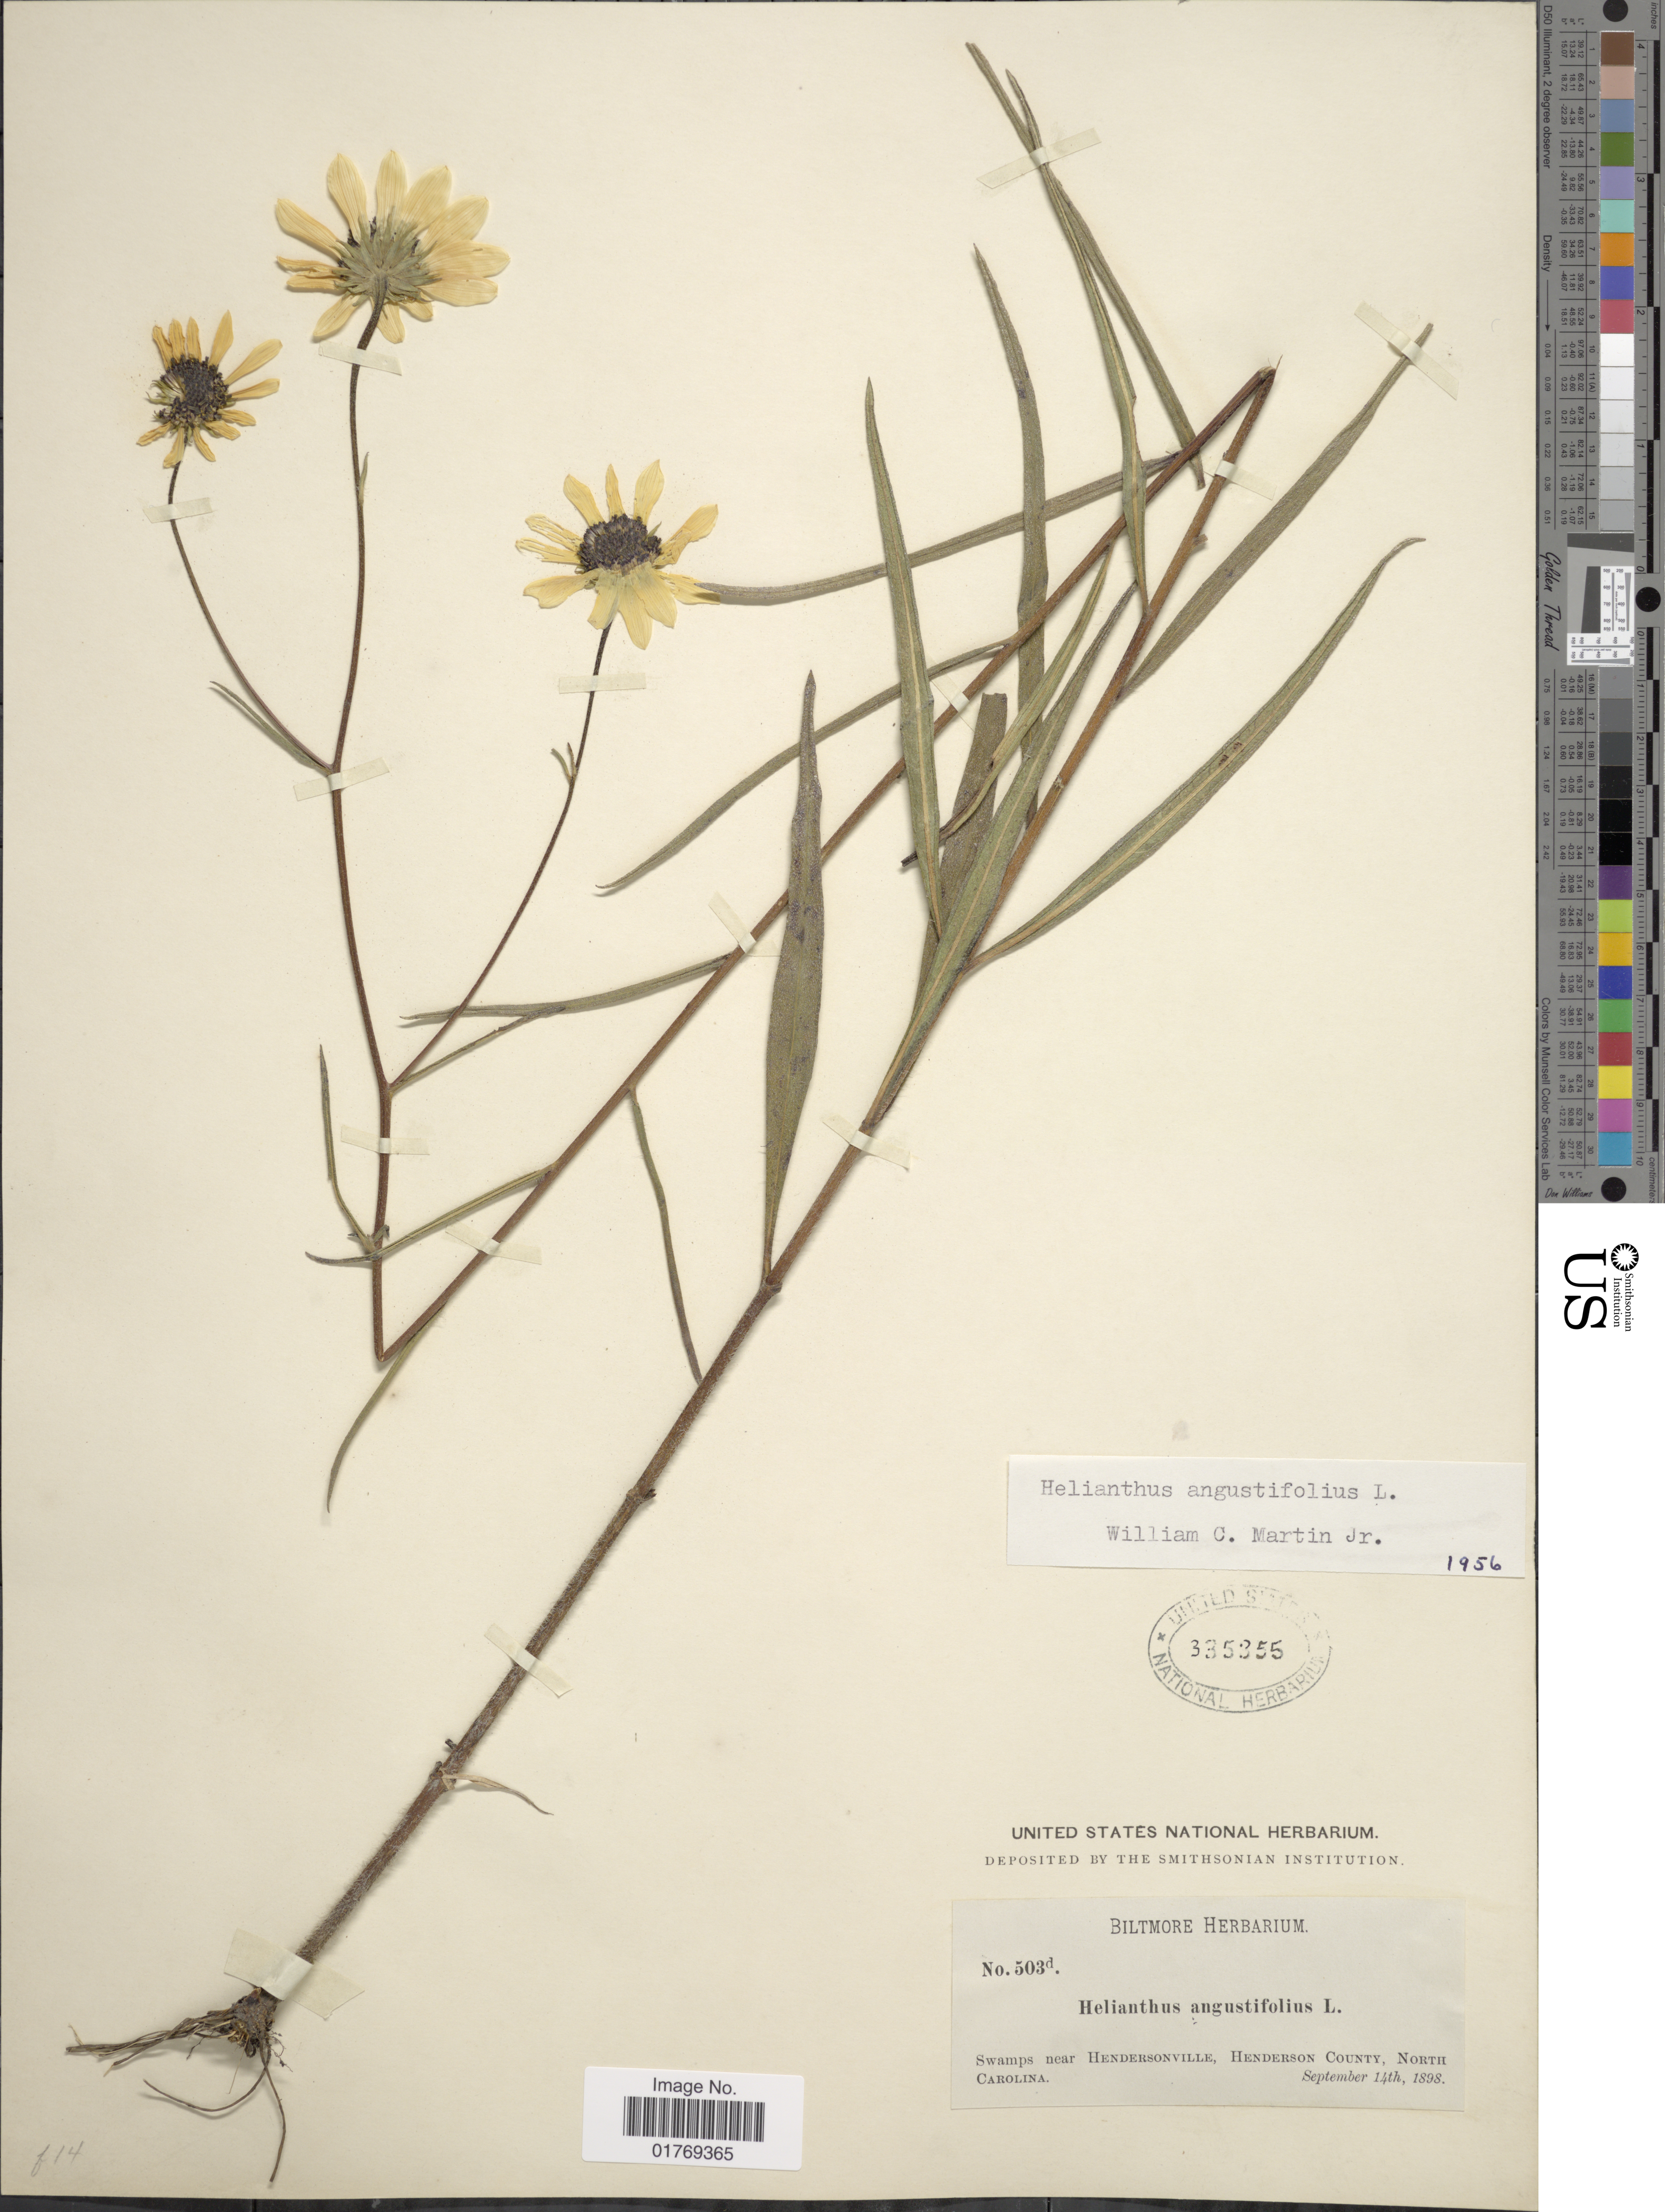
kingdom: Plantae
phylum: Tracheophyta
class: Magnoliopsida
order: Asterales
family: Asteraceae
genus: Helianthus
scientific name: Helianthus angustifolius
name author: L.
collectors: ex herb. Biltmore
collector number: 503d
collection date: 1898-09-14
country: United States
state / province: North Carolina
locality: Swamps near Hendersonville, Henderson County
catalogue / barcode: US 335355